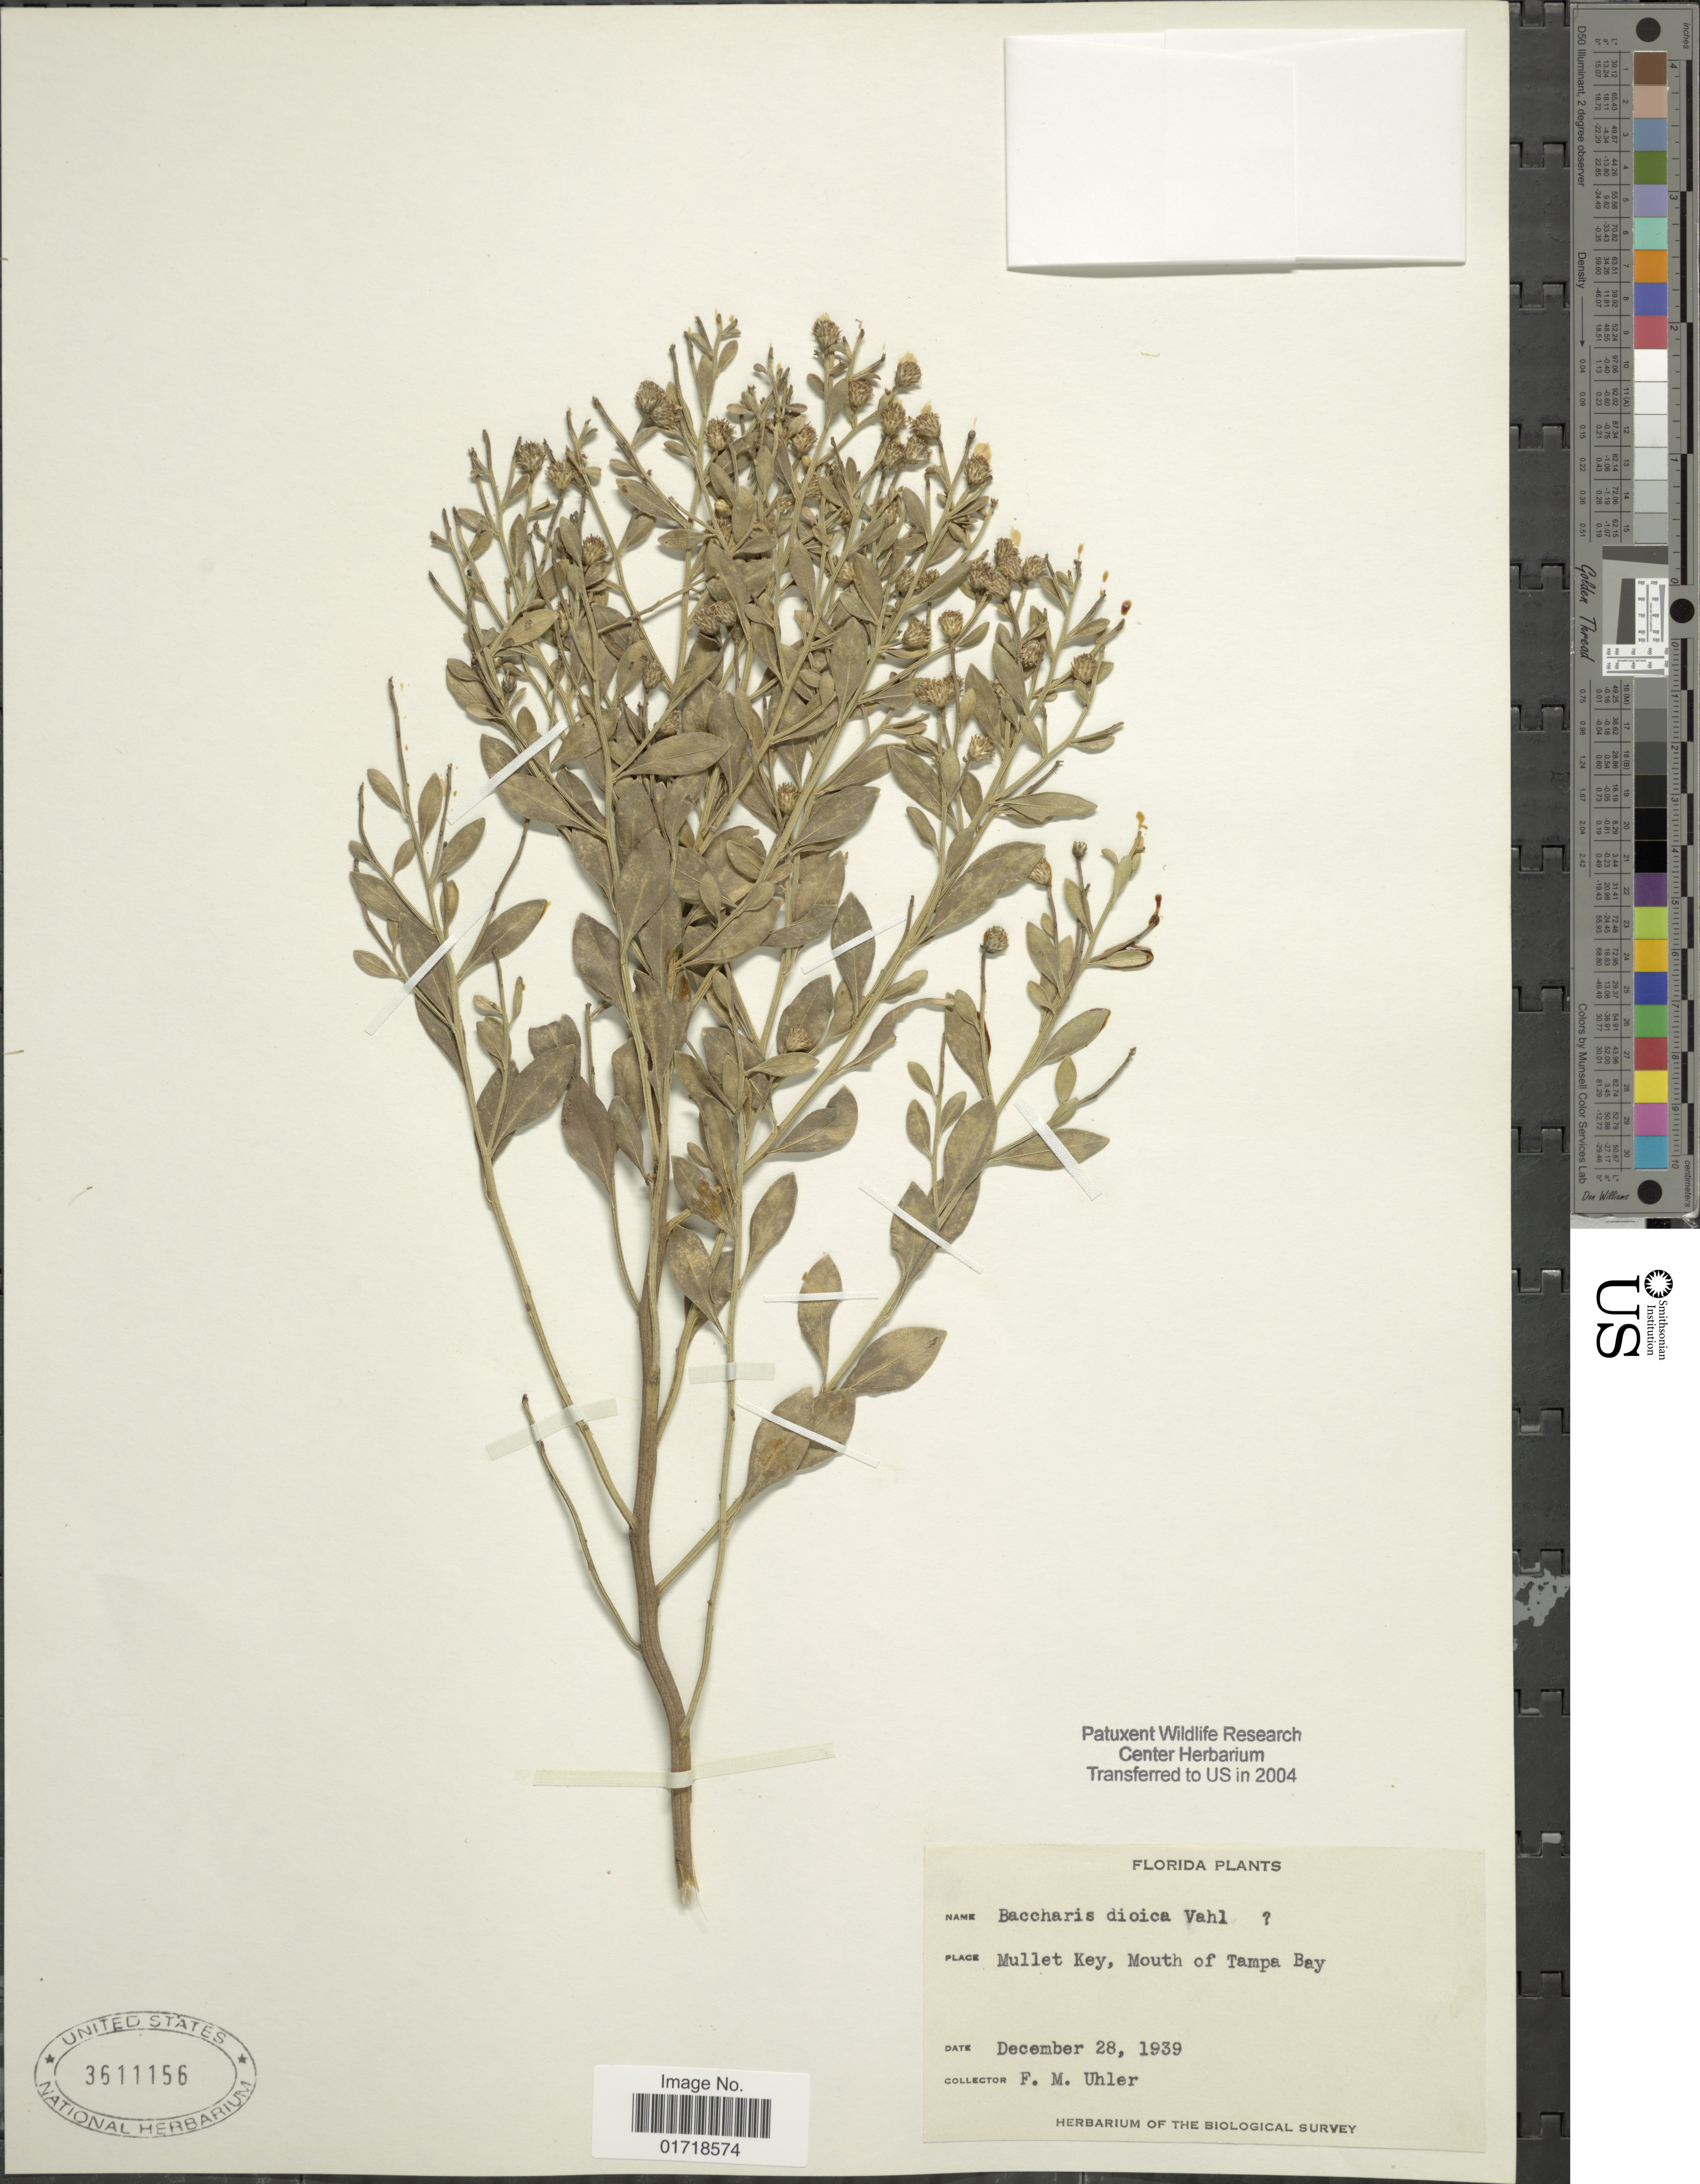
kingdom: Plantae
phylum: Tracheophyta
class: Magnoliopsida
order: Asterales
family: Asteraceae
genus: Baccharis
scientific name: Baccharis dioica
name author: Vahl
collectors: F. M. Uhler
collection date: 1939-12-28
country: United States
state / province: Florida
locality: Mullet Key, Mounth of Tampa Bay.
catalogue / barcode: US 3611156